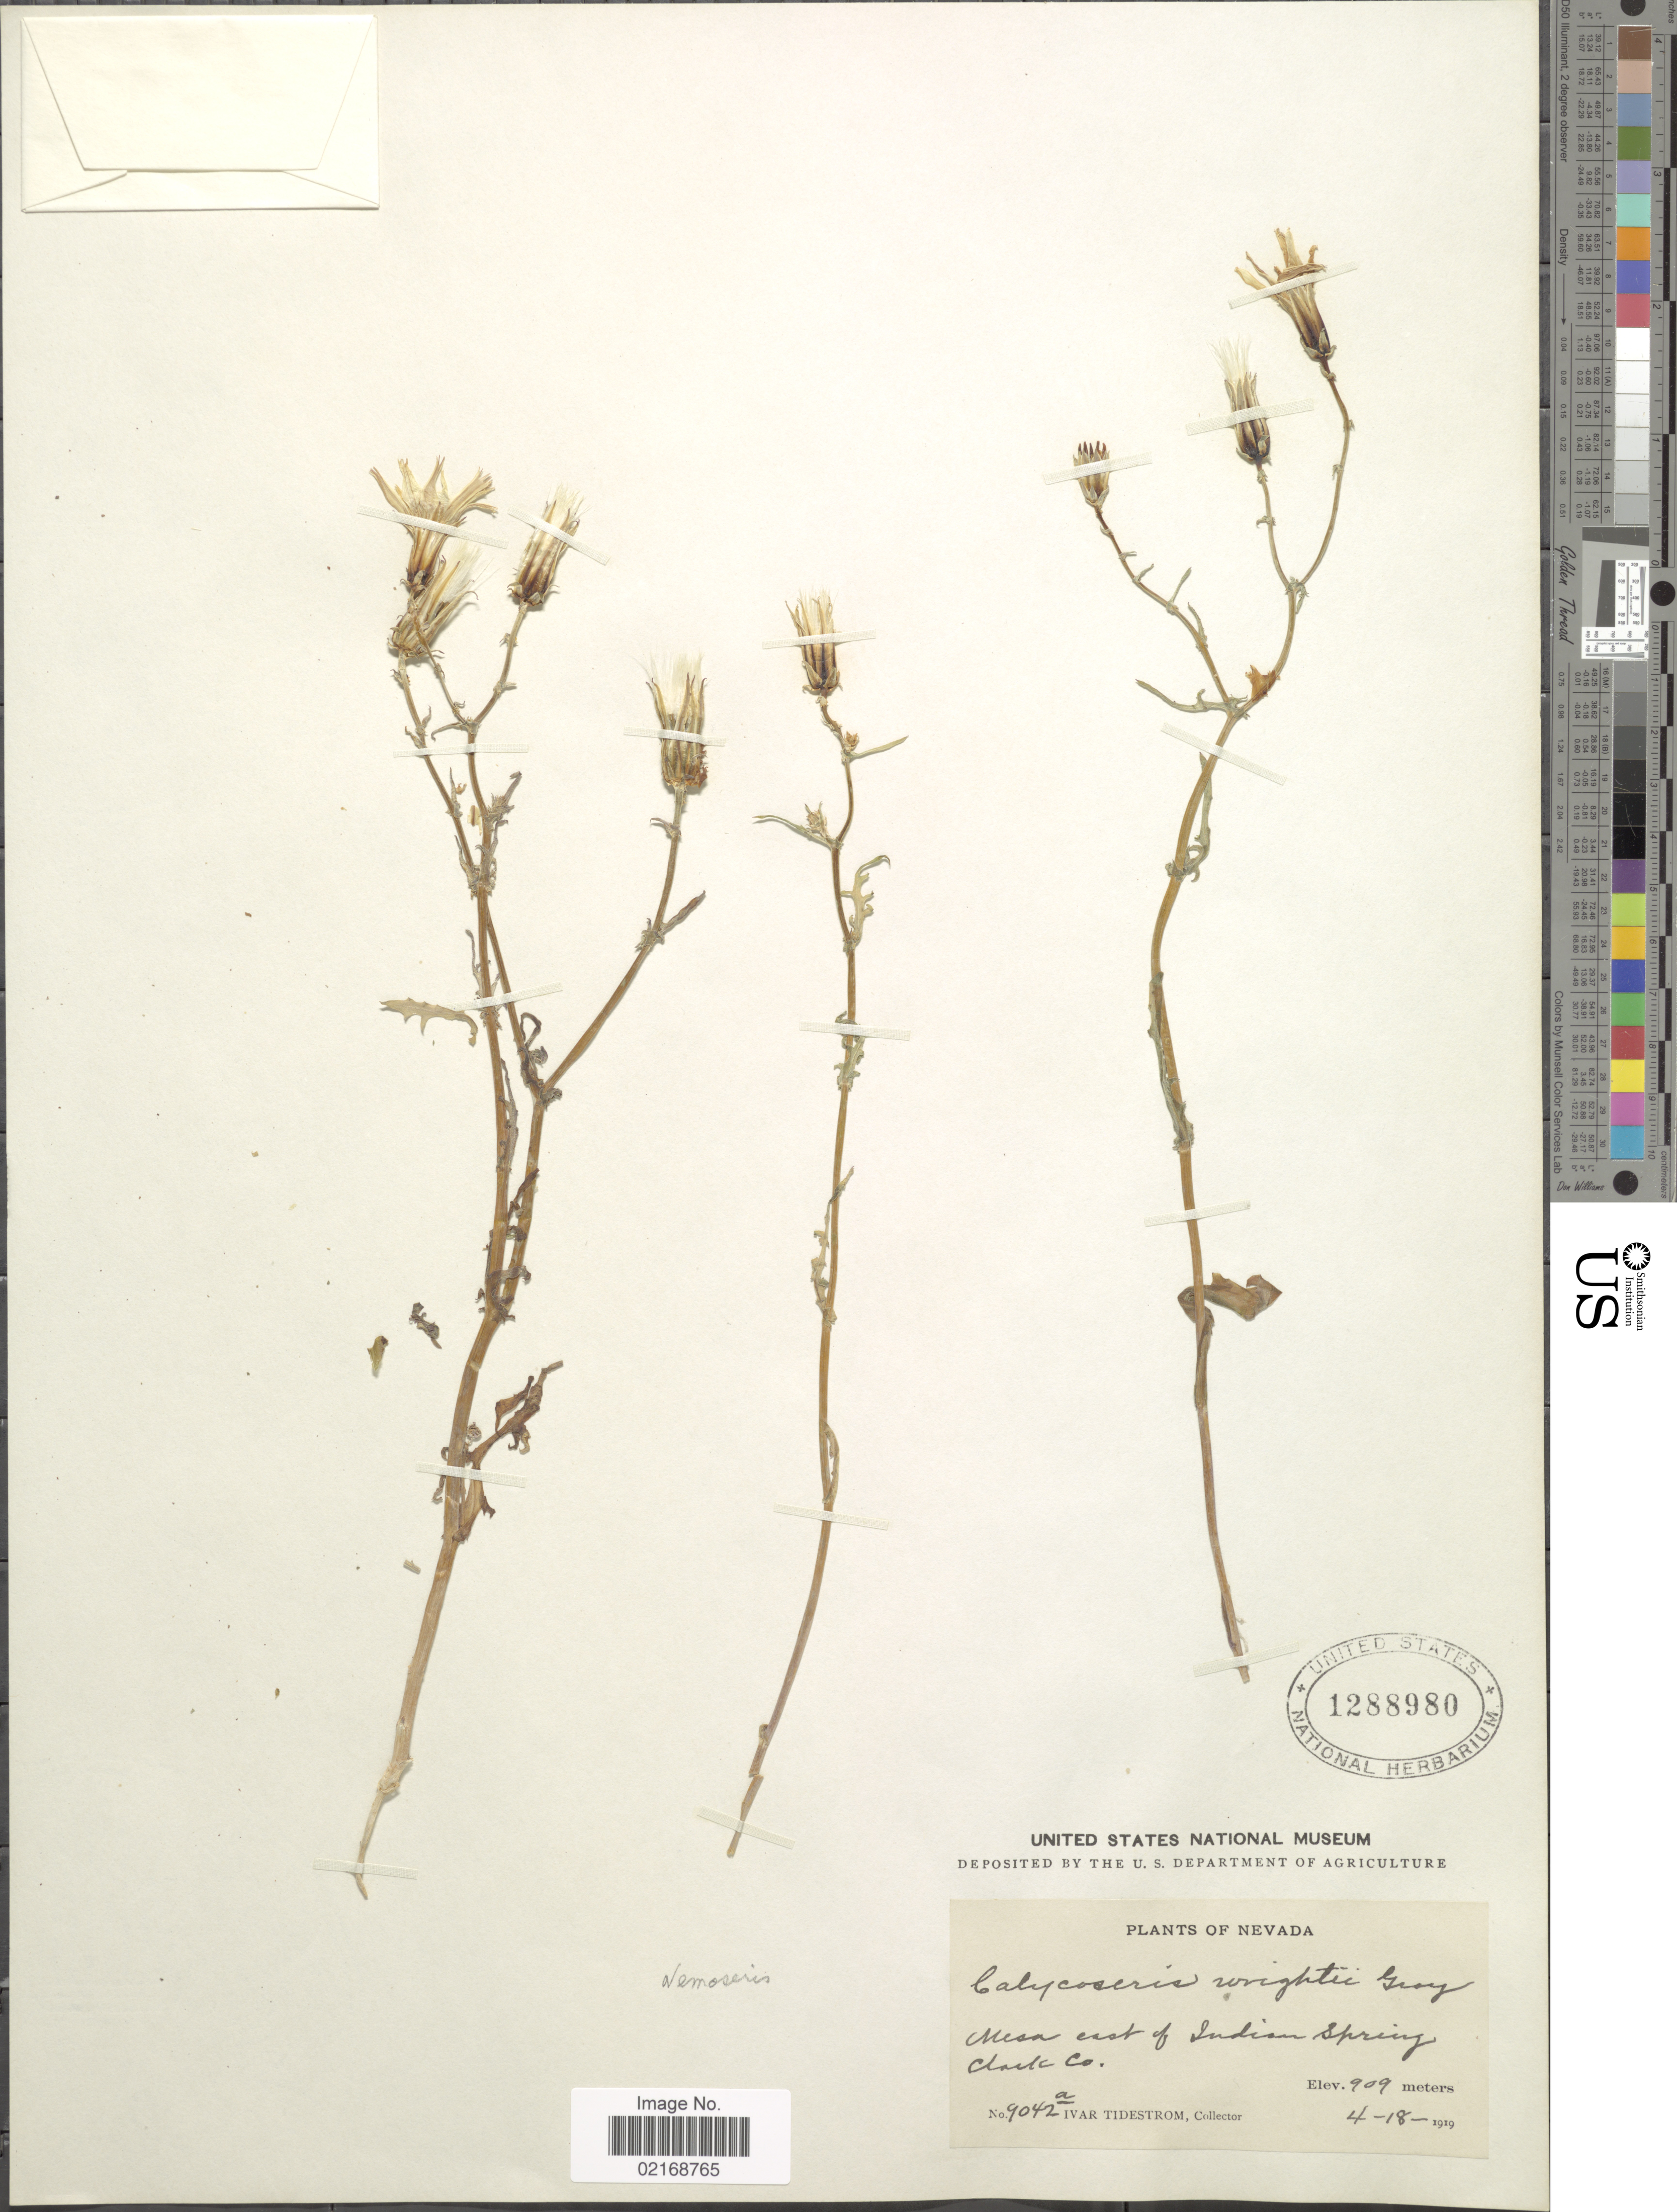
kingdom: Plantae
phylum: Tracheophyta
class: Magnoliopsida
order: Asterales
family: Asteraceae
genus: Rafinesquia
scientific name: Rafinesquia neomexicana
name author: A. Gray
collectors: I. F. Tidestrom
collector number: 9042a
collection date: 1919-04-18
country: United States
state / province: Nevada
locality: Mesa east of Indian Spring Clark Co.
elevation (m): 909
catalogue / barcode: US 1288980